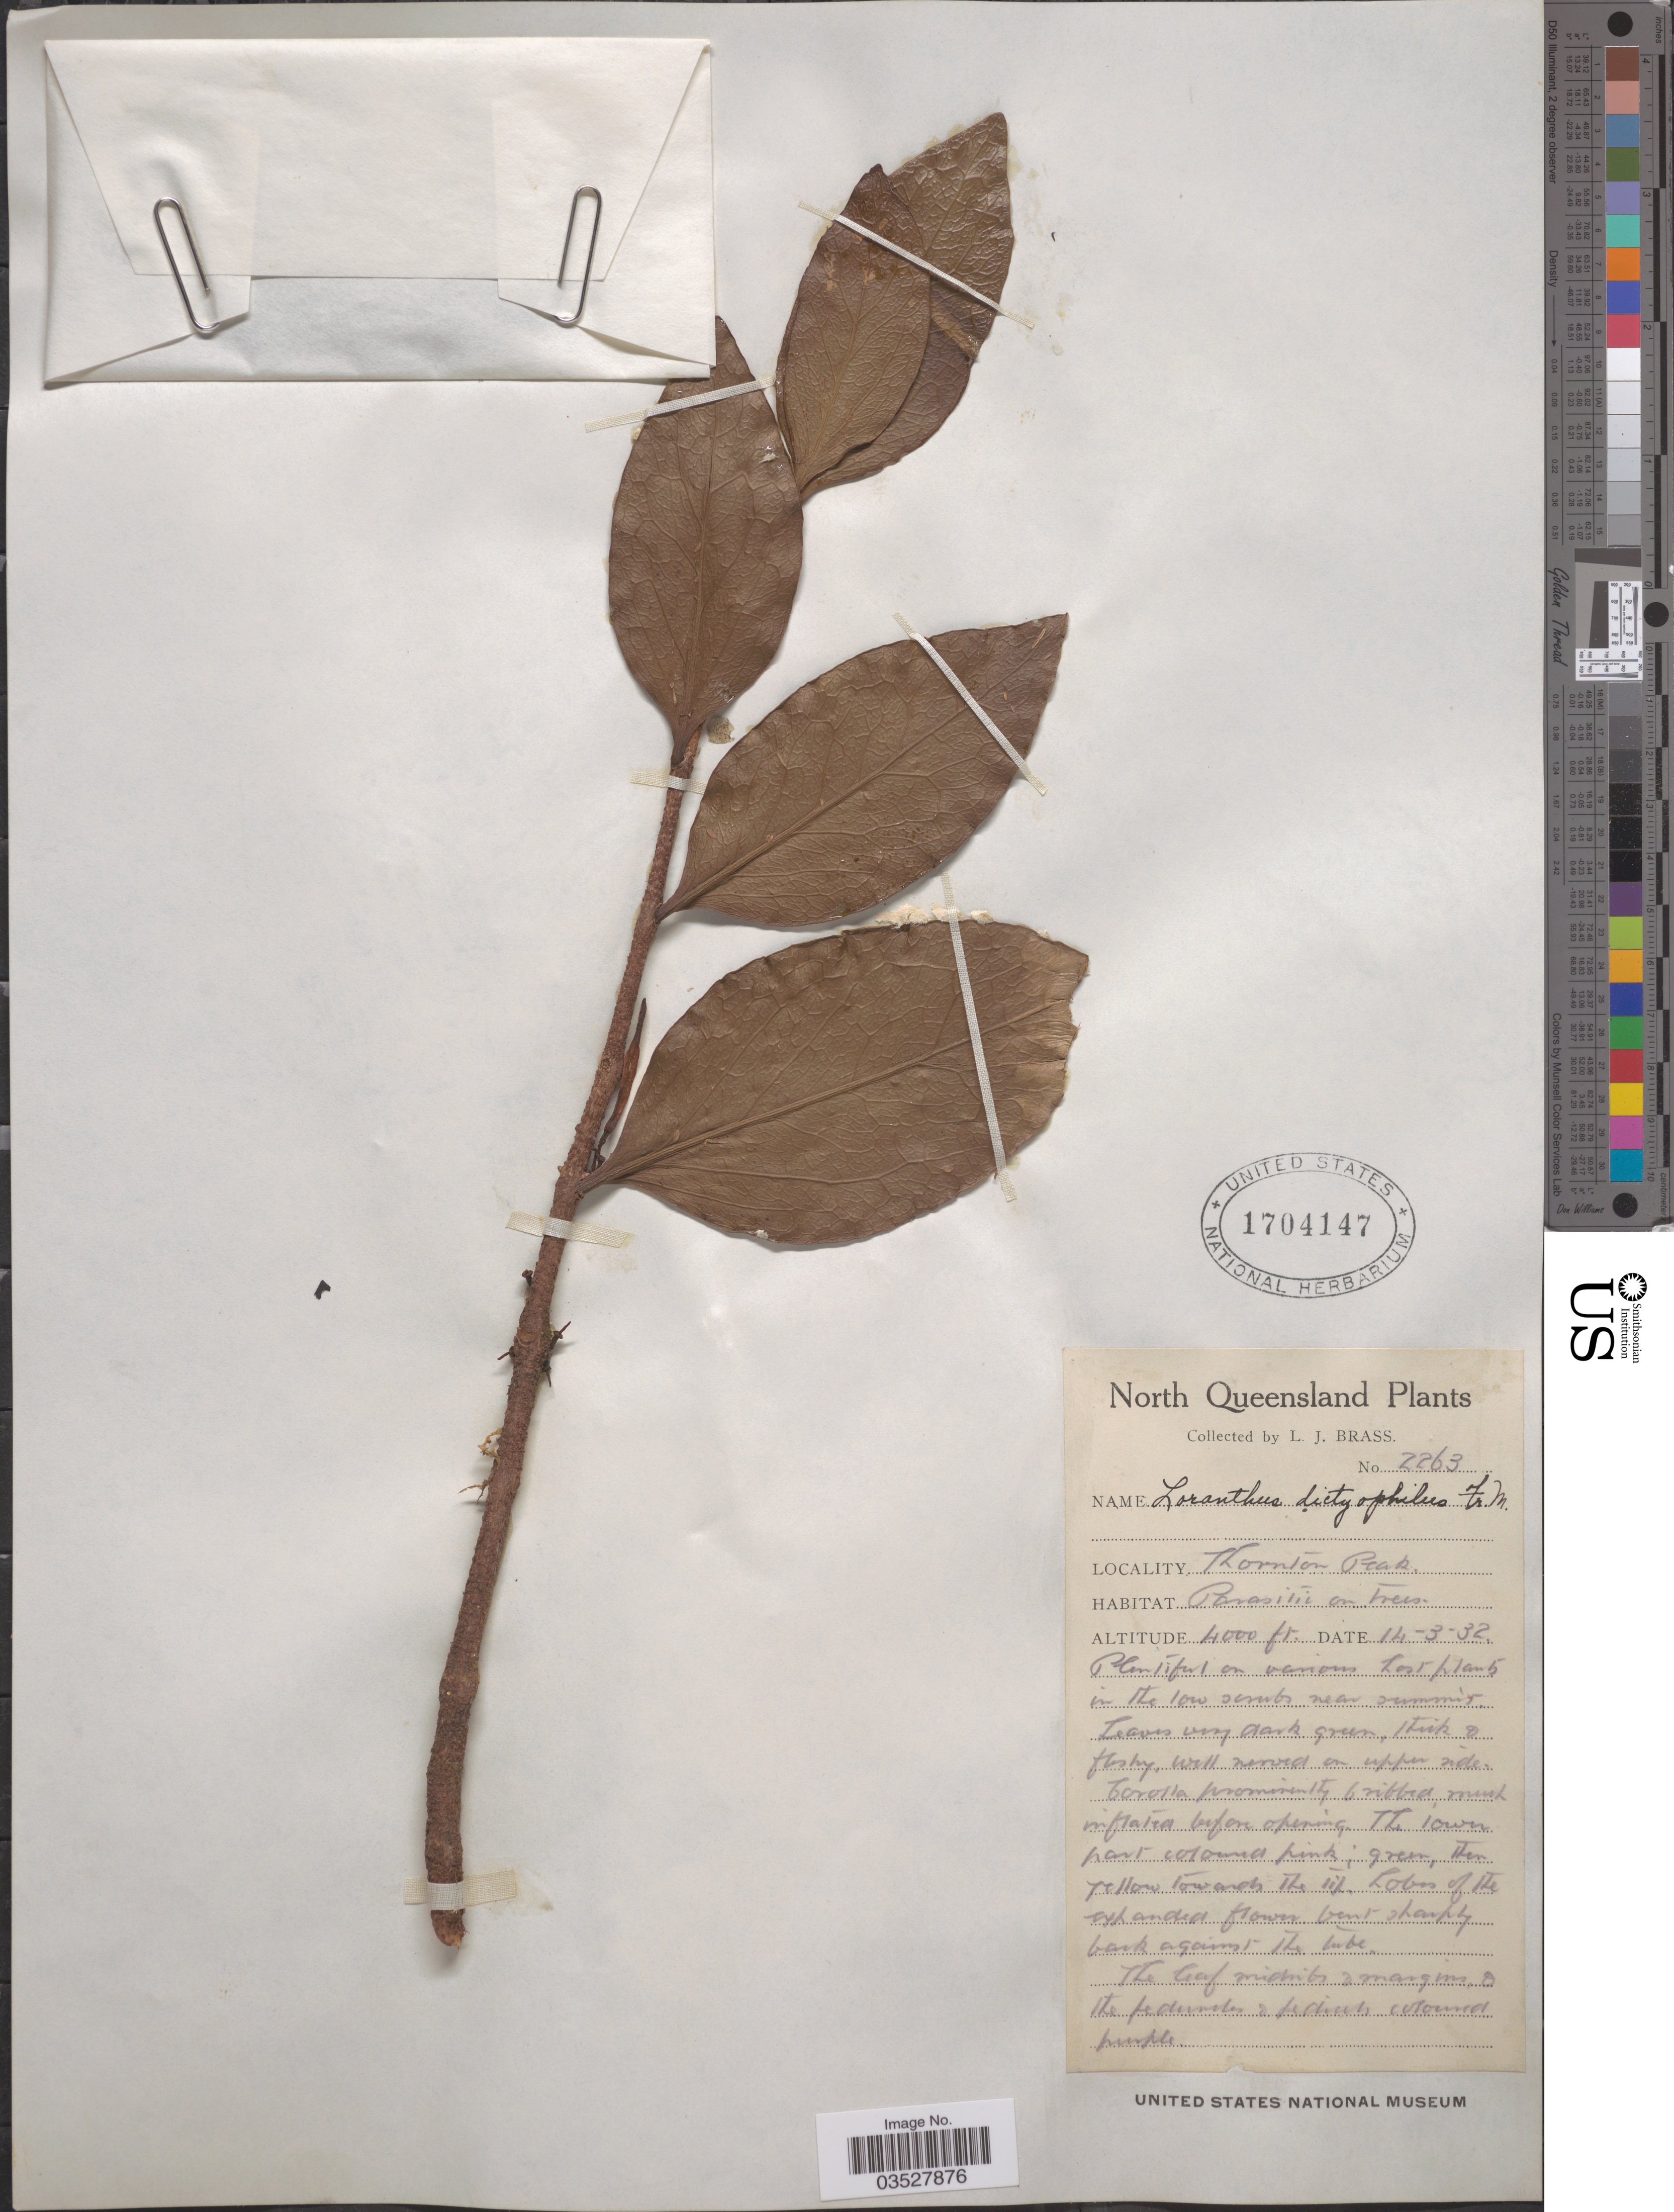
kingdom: Plantae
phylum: Tracheophyta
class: Magnoliopsida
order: Santalales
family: Loranthaceae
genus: Amylotheca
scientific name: Amylotheca dictyophleba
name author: (F. Muell.) Tiegh.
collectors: L. J. Brass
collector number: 2263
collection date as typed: Transcribed d/m/y: 14/3/32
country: Australia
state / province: Queensland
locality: North Queensland. Thornton Peak.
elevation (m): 1219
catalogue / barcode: US 1704147